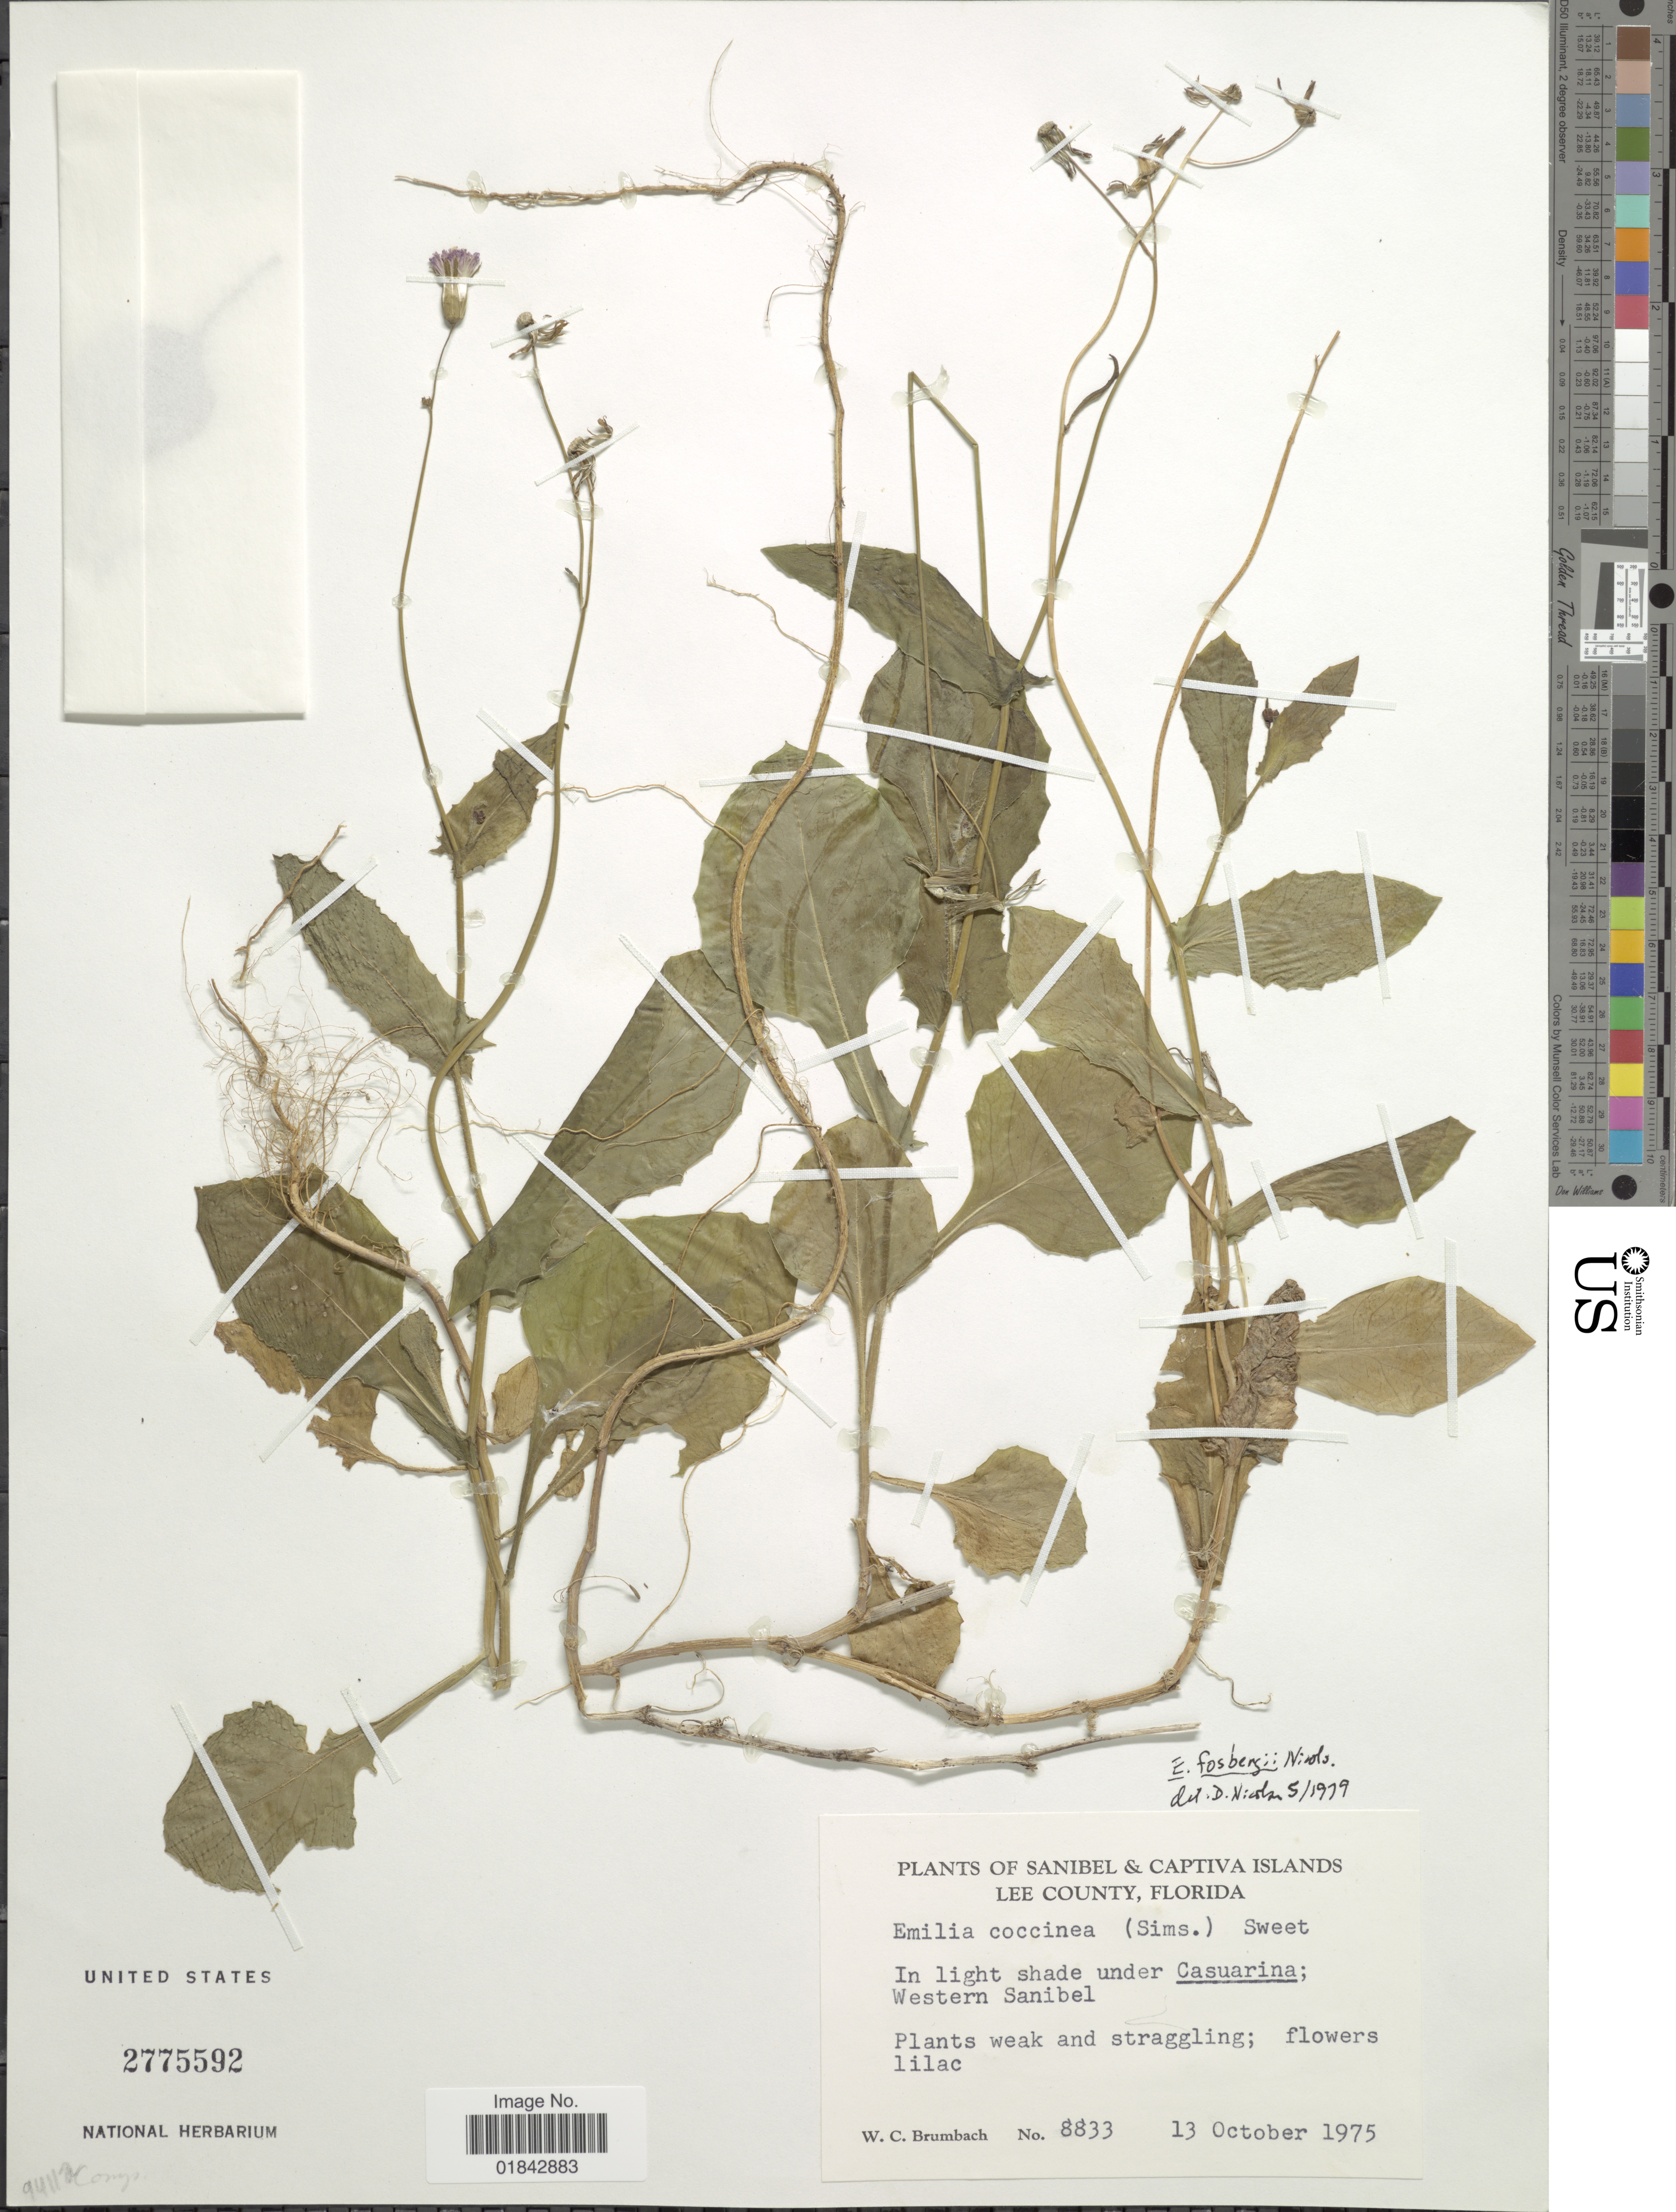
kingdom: Plantae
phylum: Tracheophyta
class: Magnoliopsida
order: Asterales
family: Asteraceae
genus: Emilia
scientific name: Emilia fosbergii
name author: Nicolson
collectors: W. C. Brumbach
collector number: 8833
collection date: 1975-10-13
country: United States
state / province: Florida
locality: Sanibel & Captiva Islands, Lee County, Western Sanibel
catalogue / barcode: US 2775592